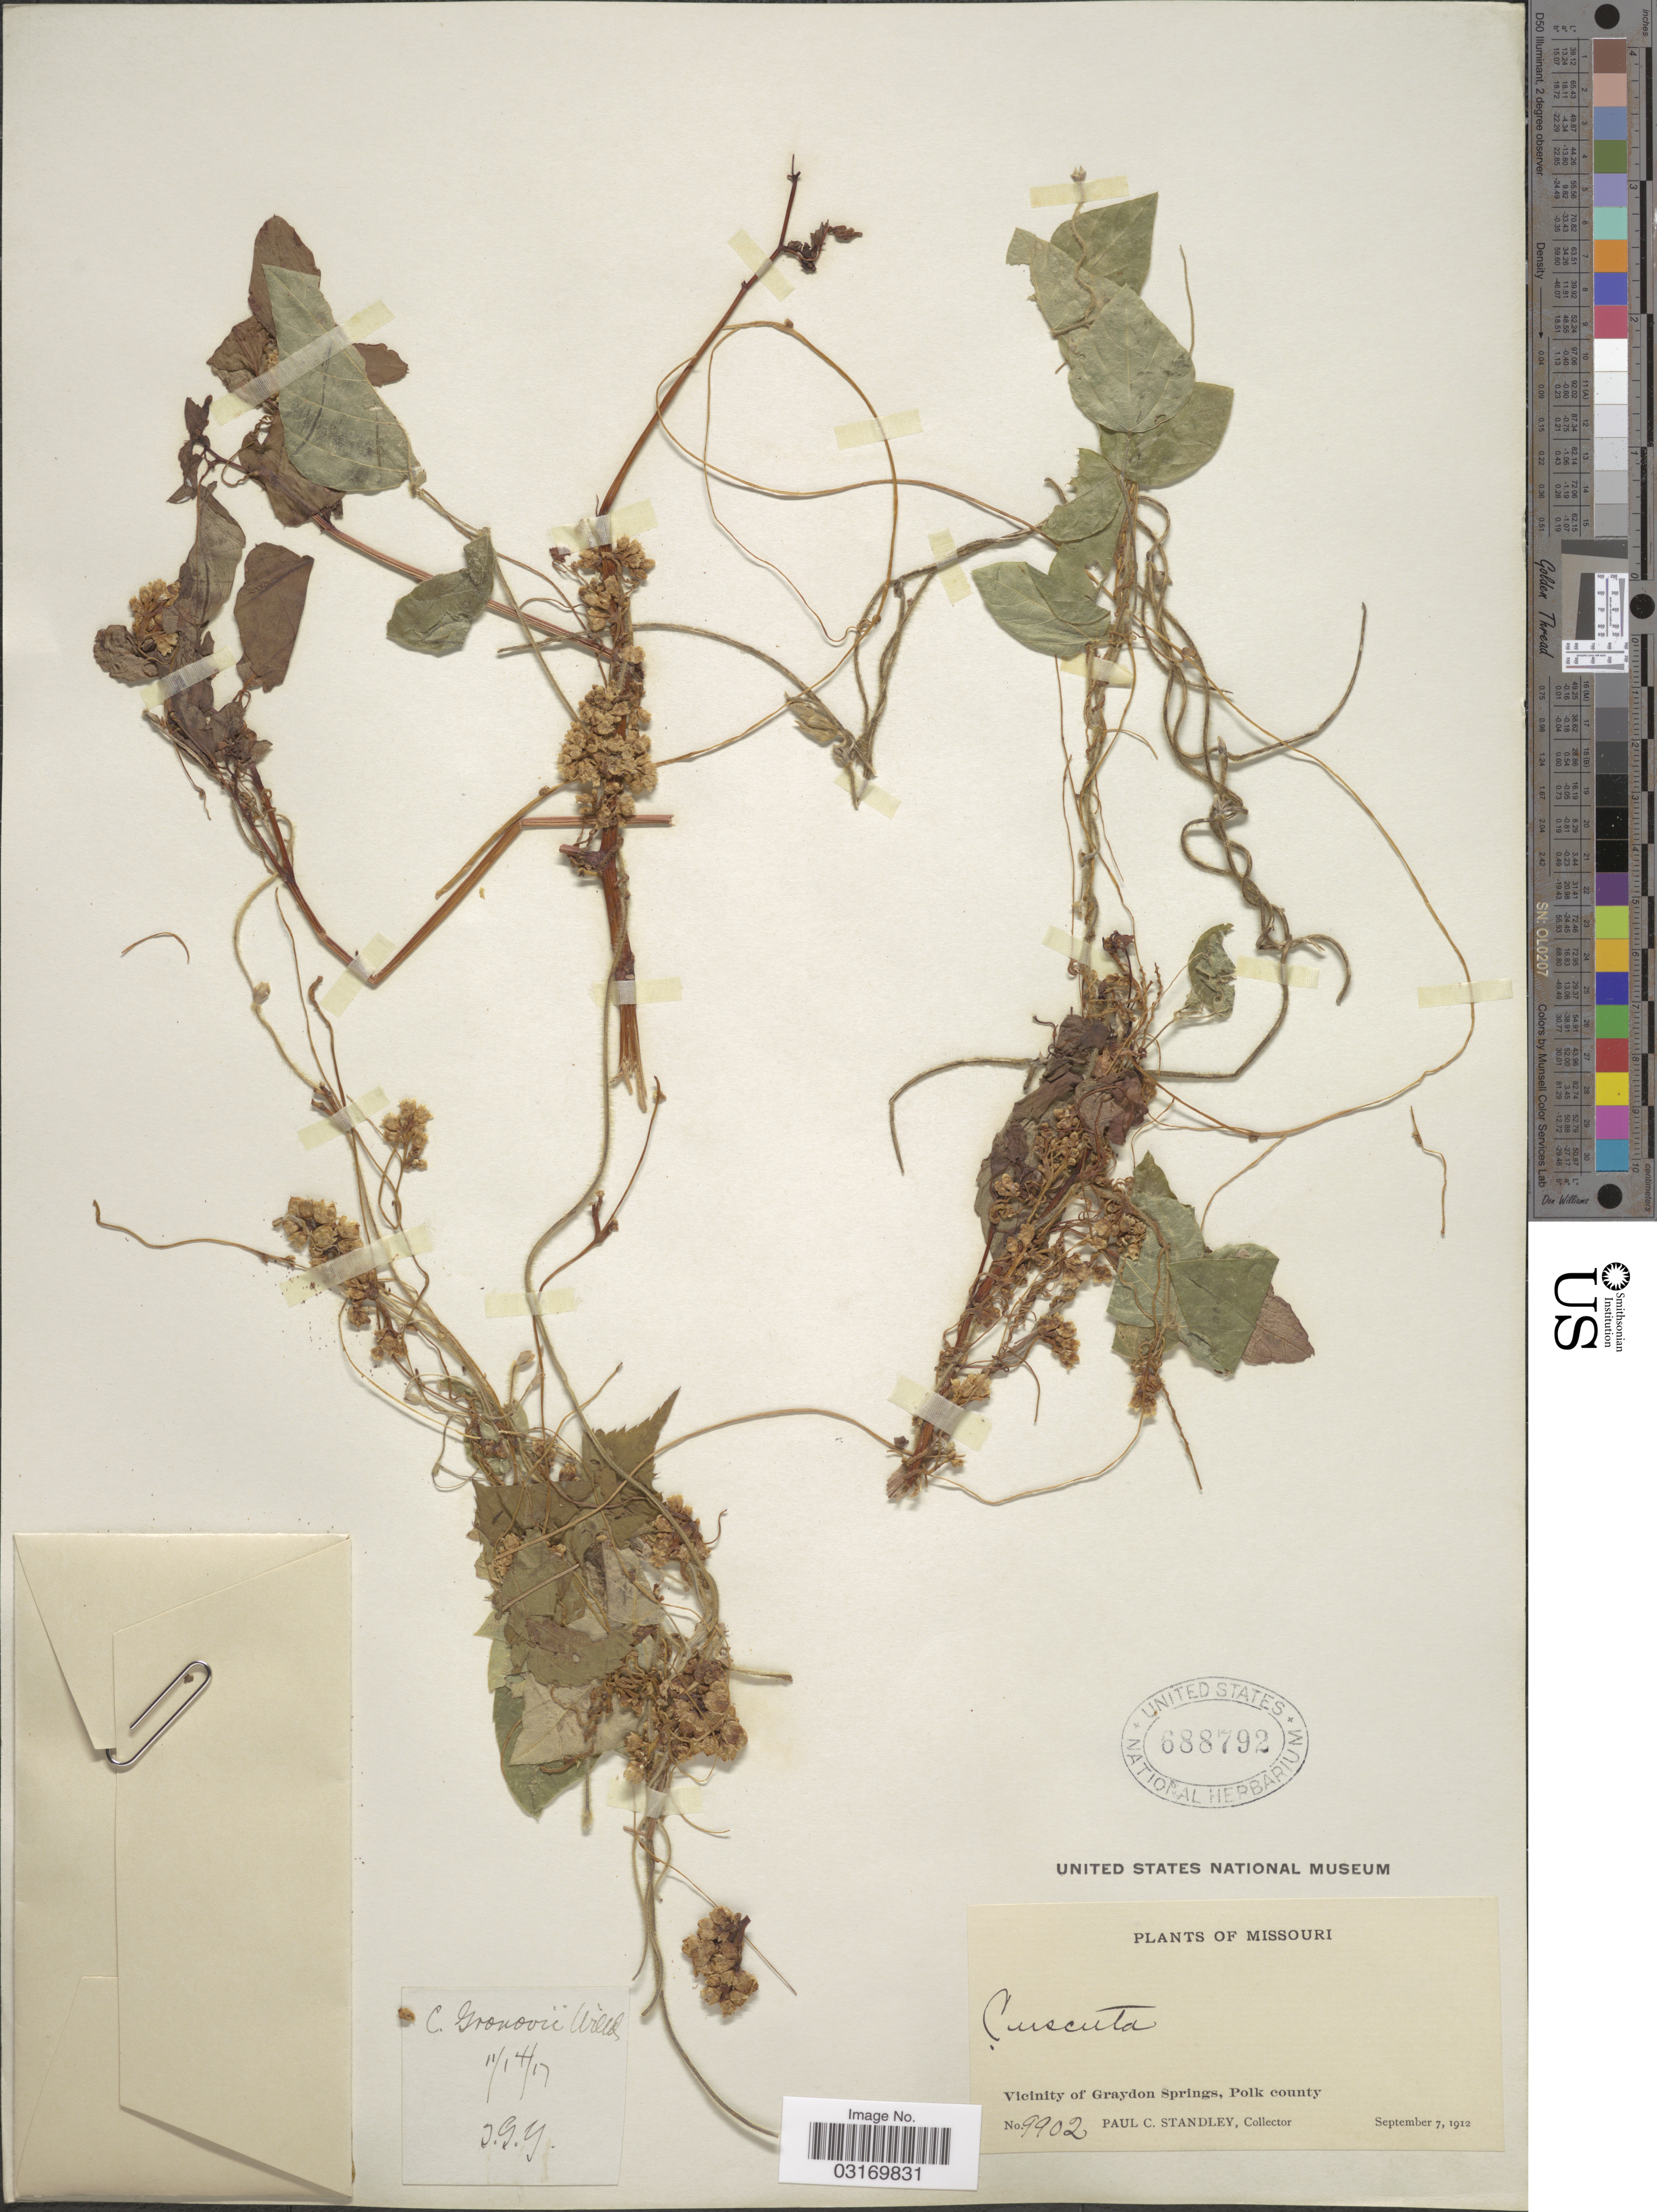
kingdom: Plantae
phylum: Tracheophyta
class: Magnoliopsida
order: Solanales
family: Convolvulaceae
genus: Cuscuta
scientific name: Cuscuta gronovii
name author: Willd. ex Schult.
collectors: P. C. Standley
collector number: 9902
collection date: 1912-09-07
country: United States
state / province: Missouri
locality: Vicinity of Graydon Springs, Polk county.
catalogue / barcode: US 688792